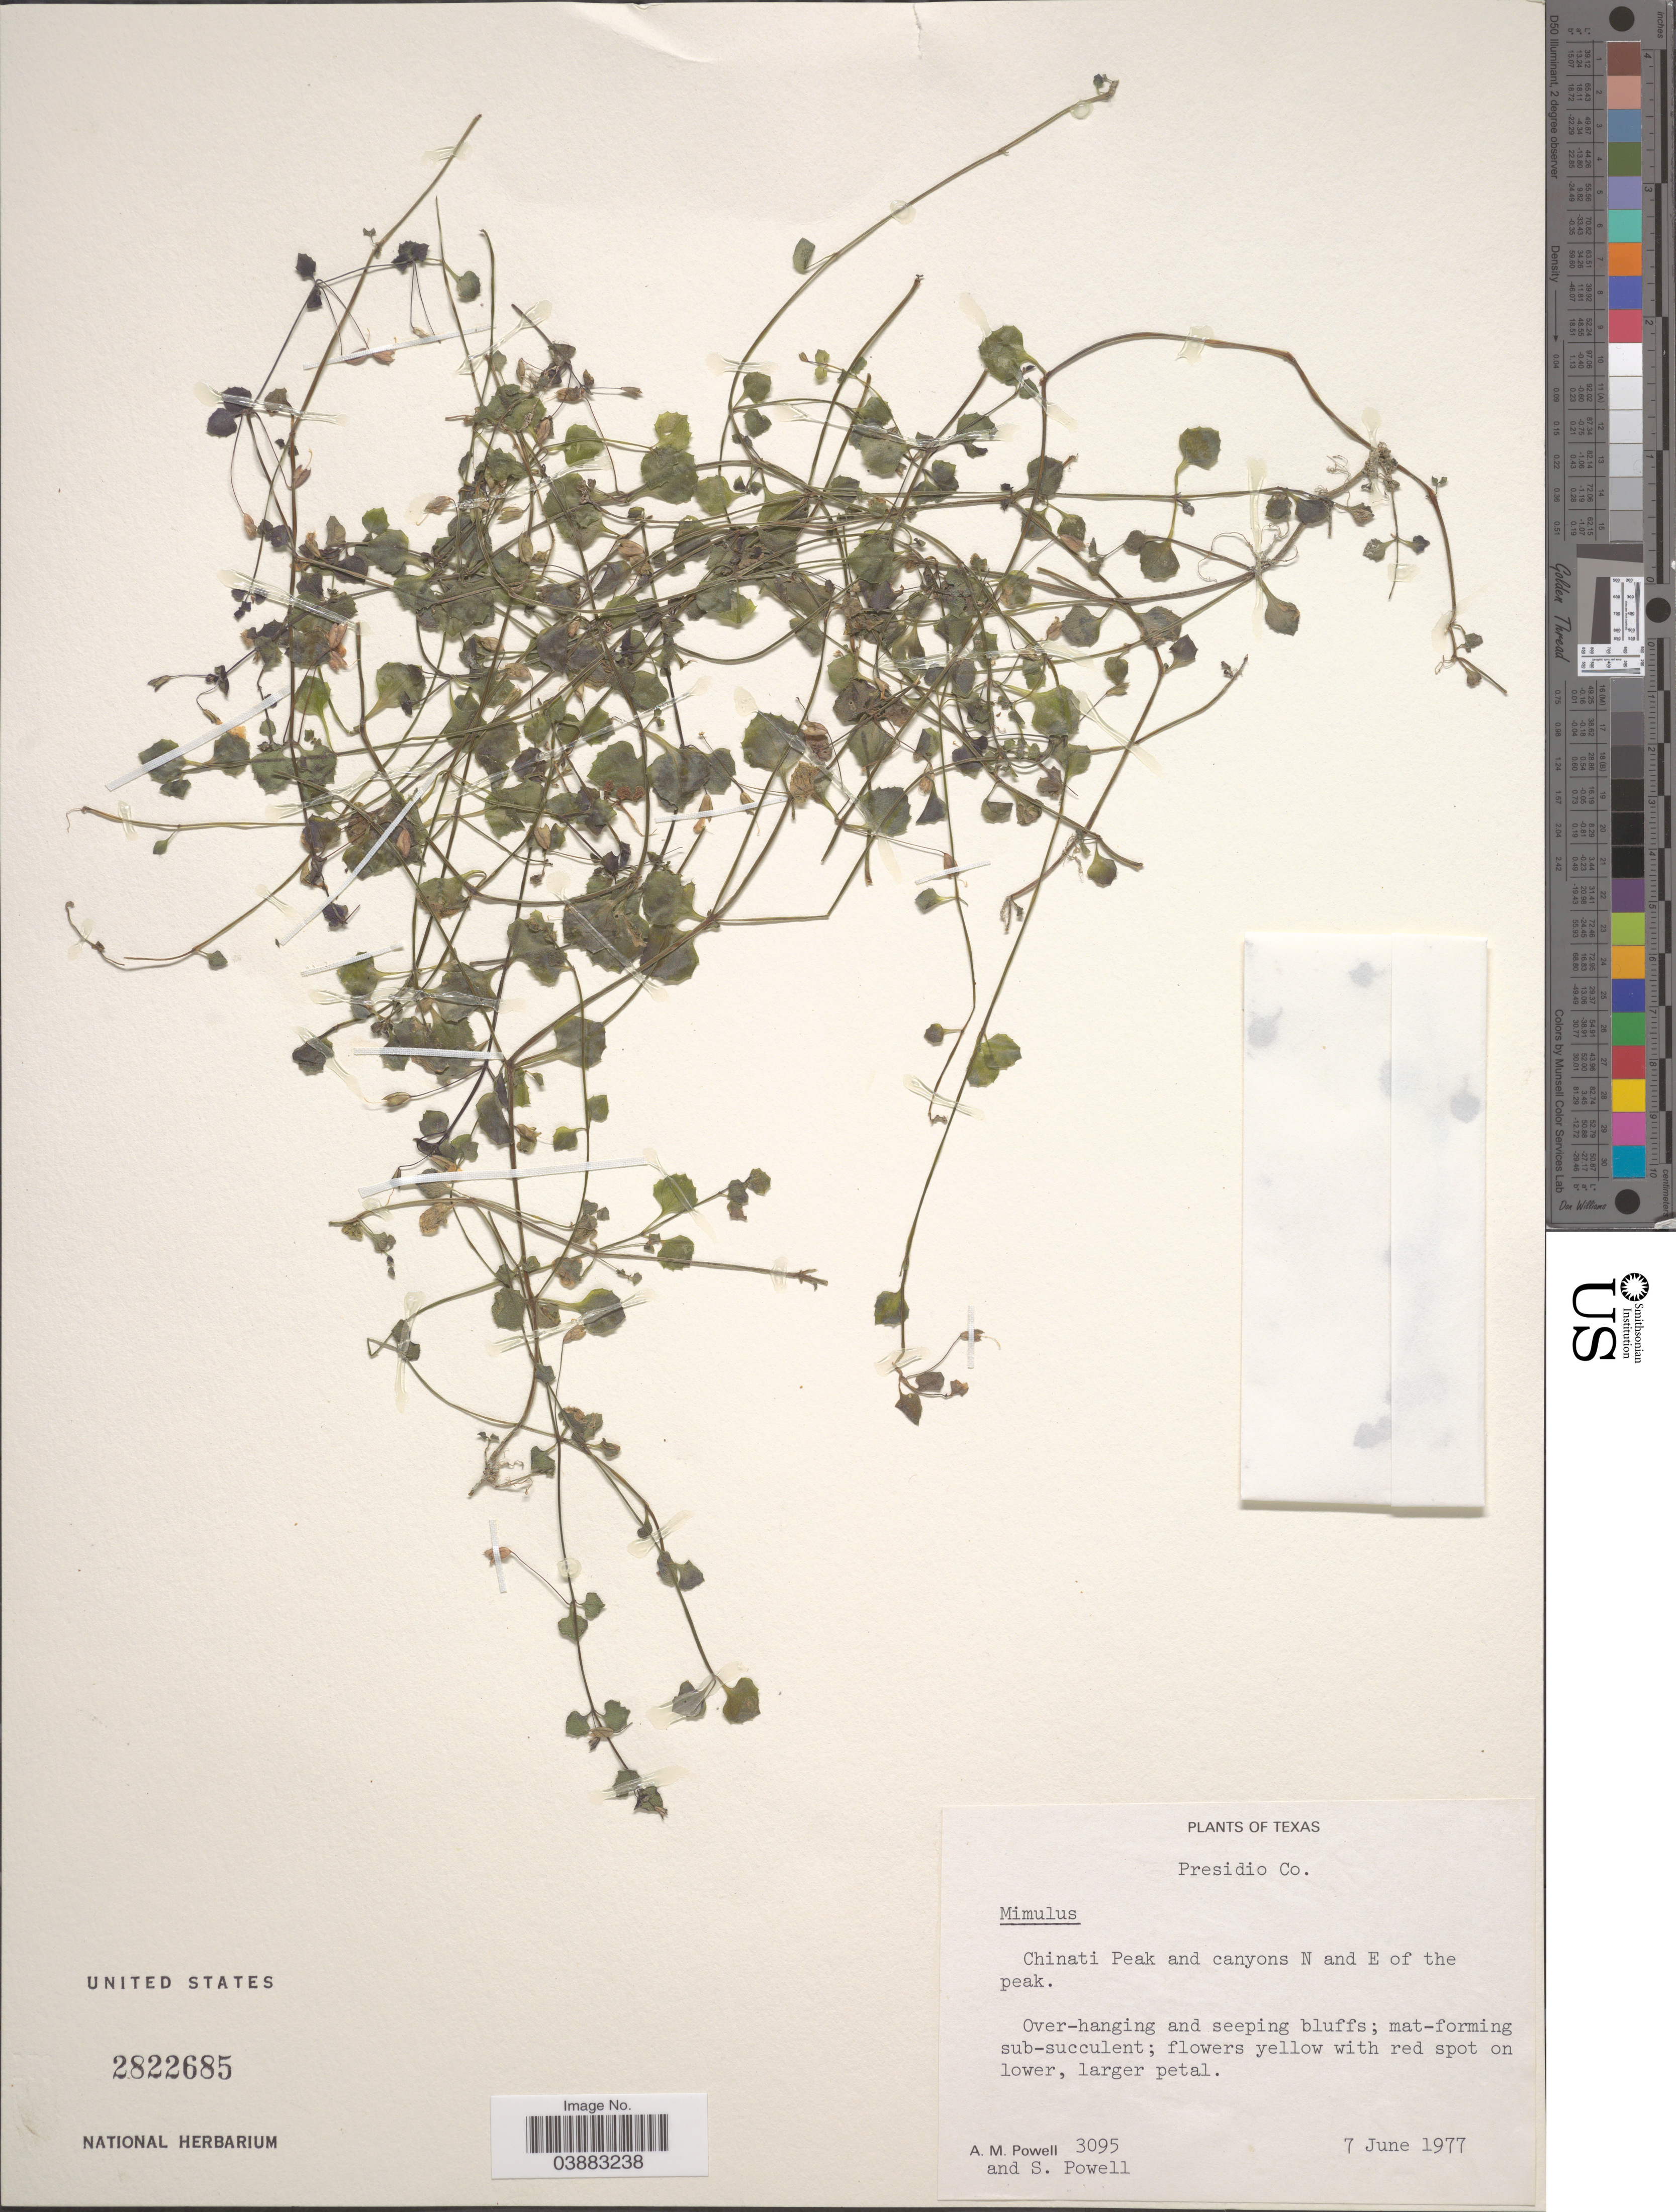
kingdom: Plantae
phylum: Tracheophyta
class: Magnoliopsida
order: Lamiales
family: Phrymaceae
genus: Mimulus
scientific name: Mimulus sp.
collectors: A. M. Powell & S. Powell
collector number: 3095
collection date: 1977-06-07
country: United States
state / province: Texas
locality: Presidio Co. Chinati Peak and canyons N and E of the peak.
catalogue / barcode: US 2822685